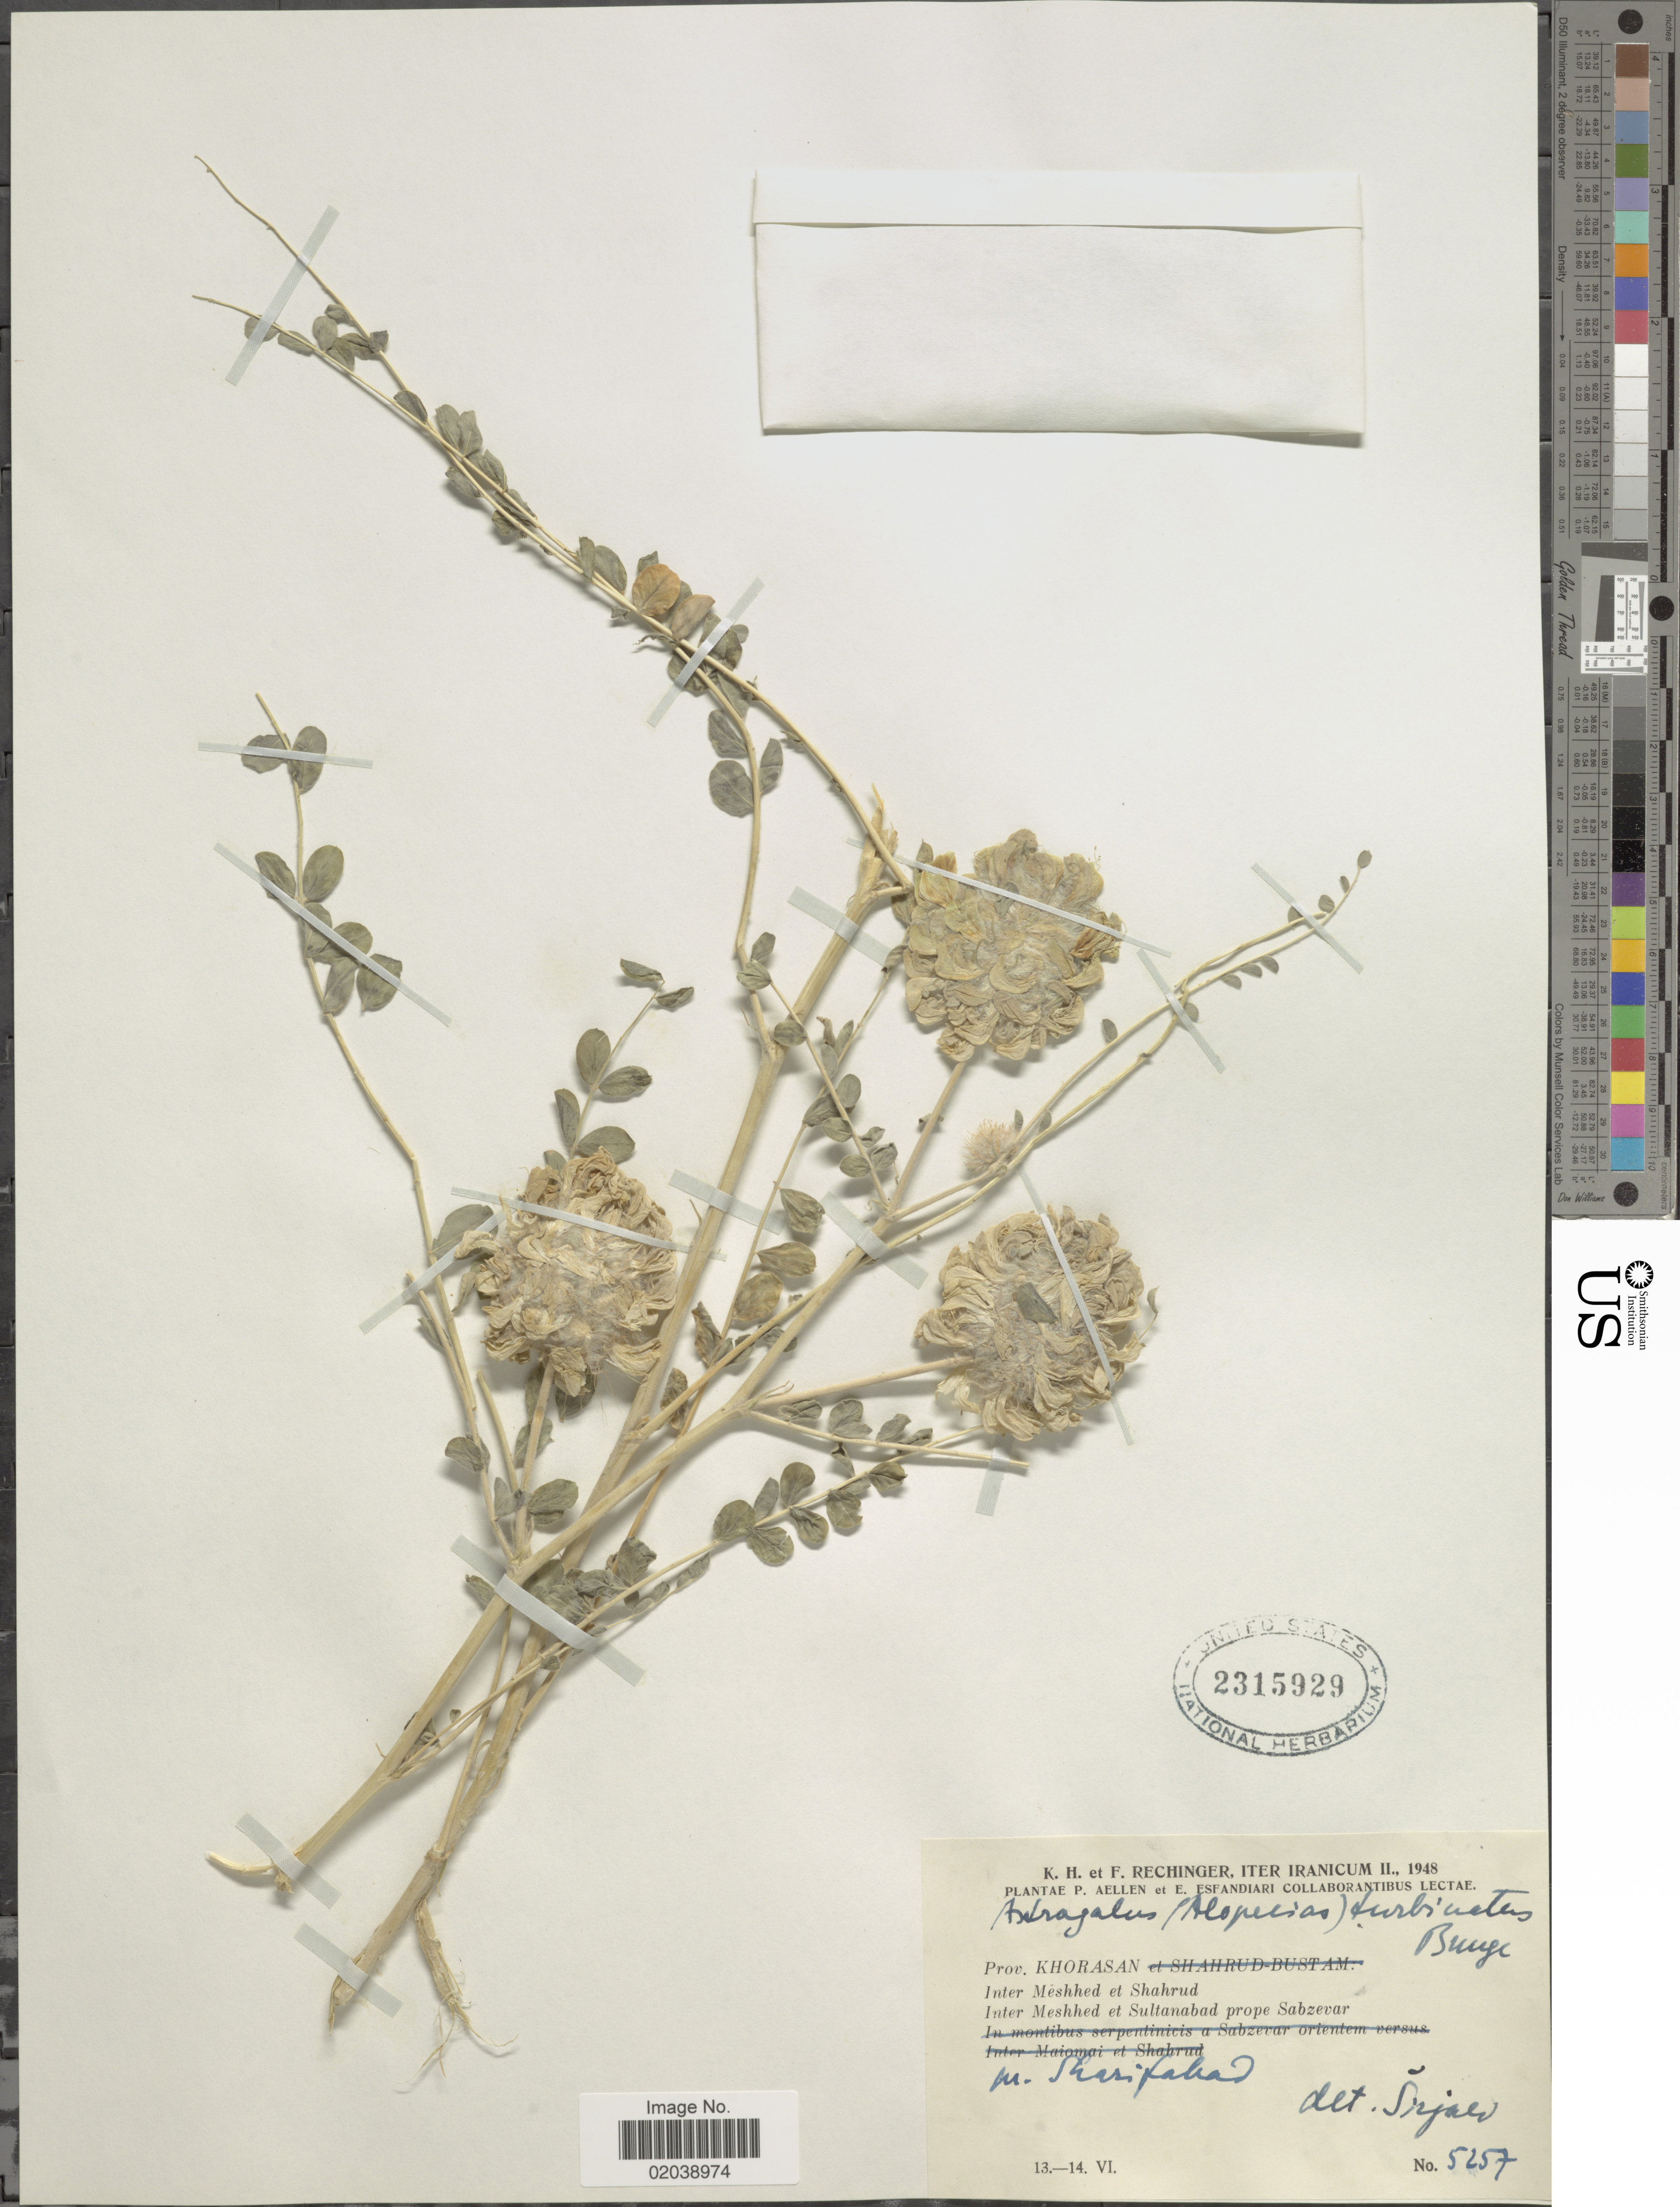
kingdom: Plantae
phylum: Tracheophyta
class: Magnoliopsida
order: Fabales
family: Fabaceae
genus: Astragalus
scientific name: Astragalus turbinatus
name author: Bunge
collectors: K. H. Rechinger & F. Rechinger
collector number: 5257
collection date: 1948-06-13/1948-06-14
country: Iran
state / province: Khorasan [obsolete]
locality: Prov. Khorasan, Inter Meshled et Shahrud, Inter Meshled et Sultanabad prope Sabzevar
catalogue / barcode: US 2315929